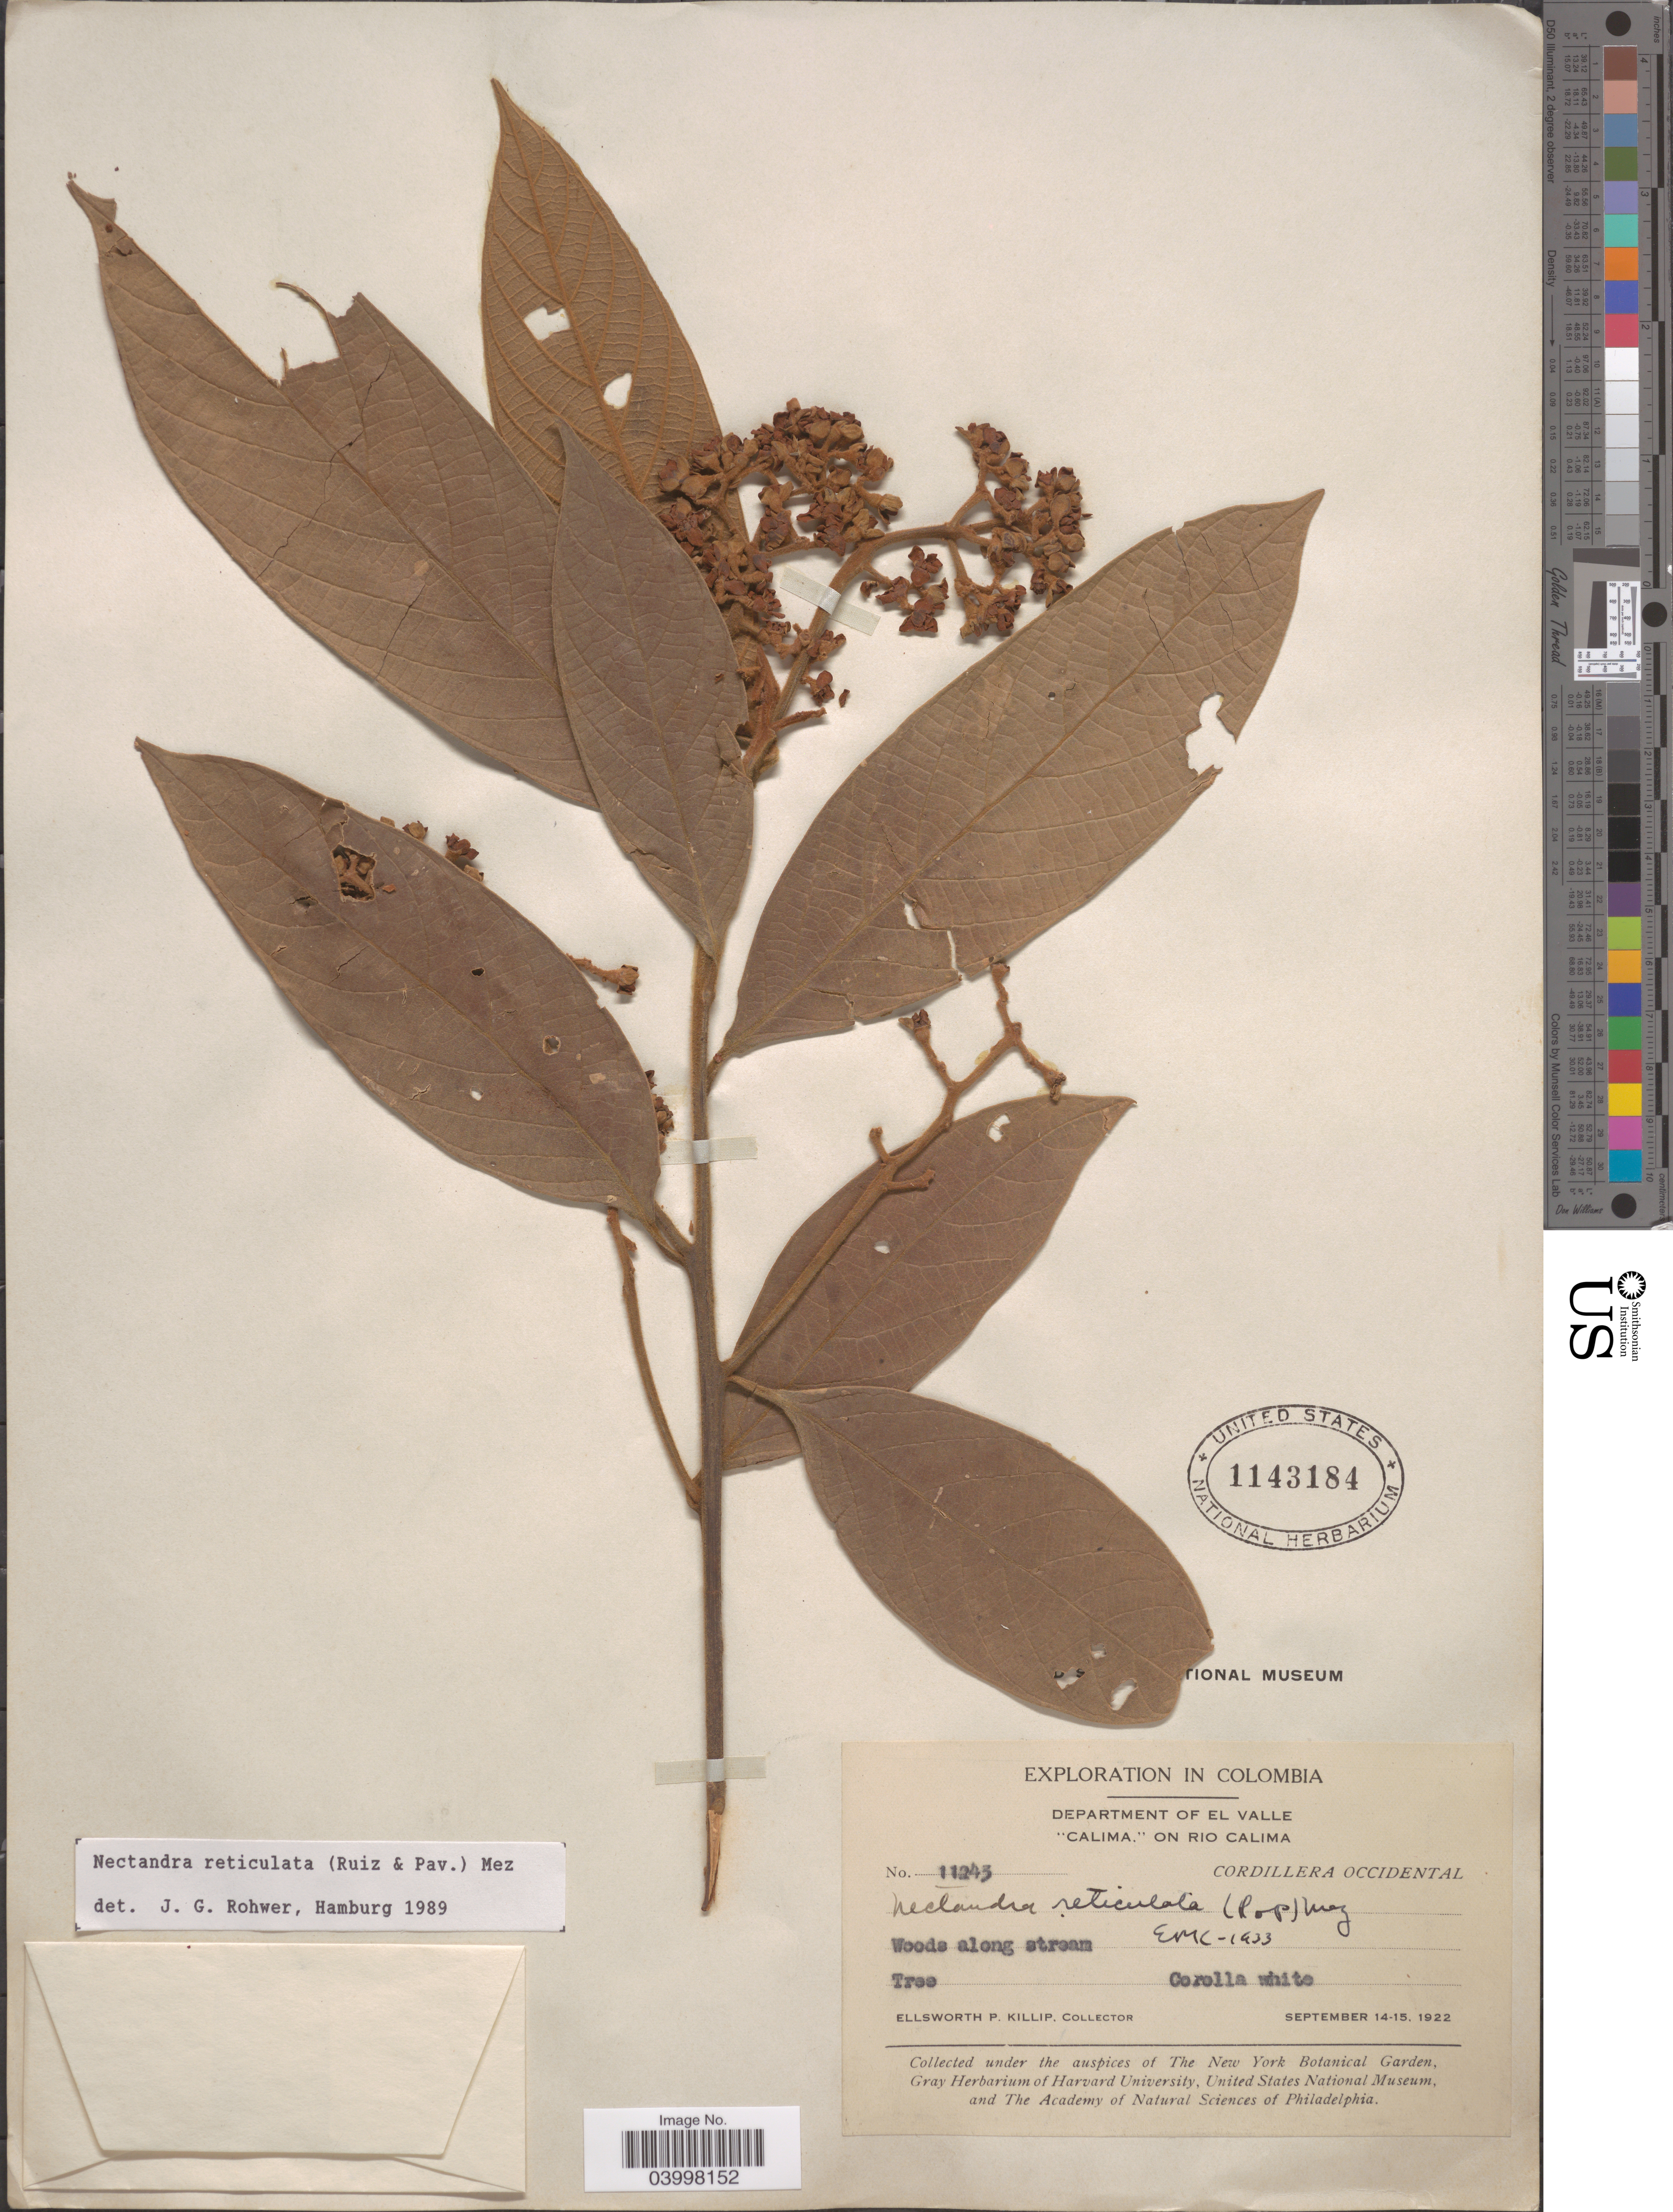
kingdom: Plantae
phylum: Tracheophyta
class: Magnoliopsida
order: Laurales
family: Lauraceae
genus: Nectandra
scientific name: Nectandra reticulata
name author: (Ruiz & Pav.) Mez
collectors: E. P. Killip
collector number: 11243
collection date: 1922-09-14/1922-09-15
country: Colombia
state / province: Valle del Cauca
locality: Department of El Valle. "Calima," on Rio Calima. Cordillera Occidental.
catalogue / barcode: US 1143184